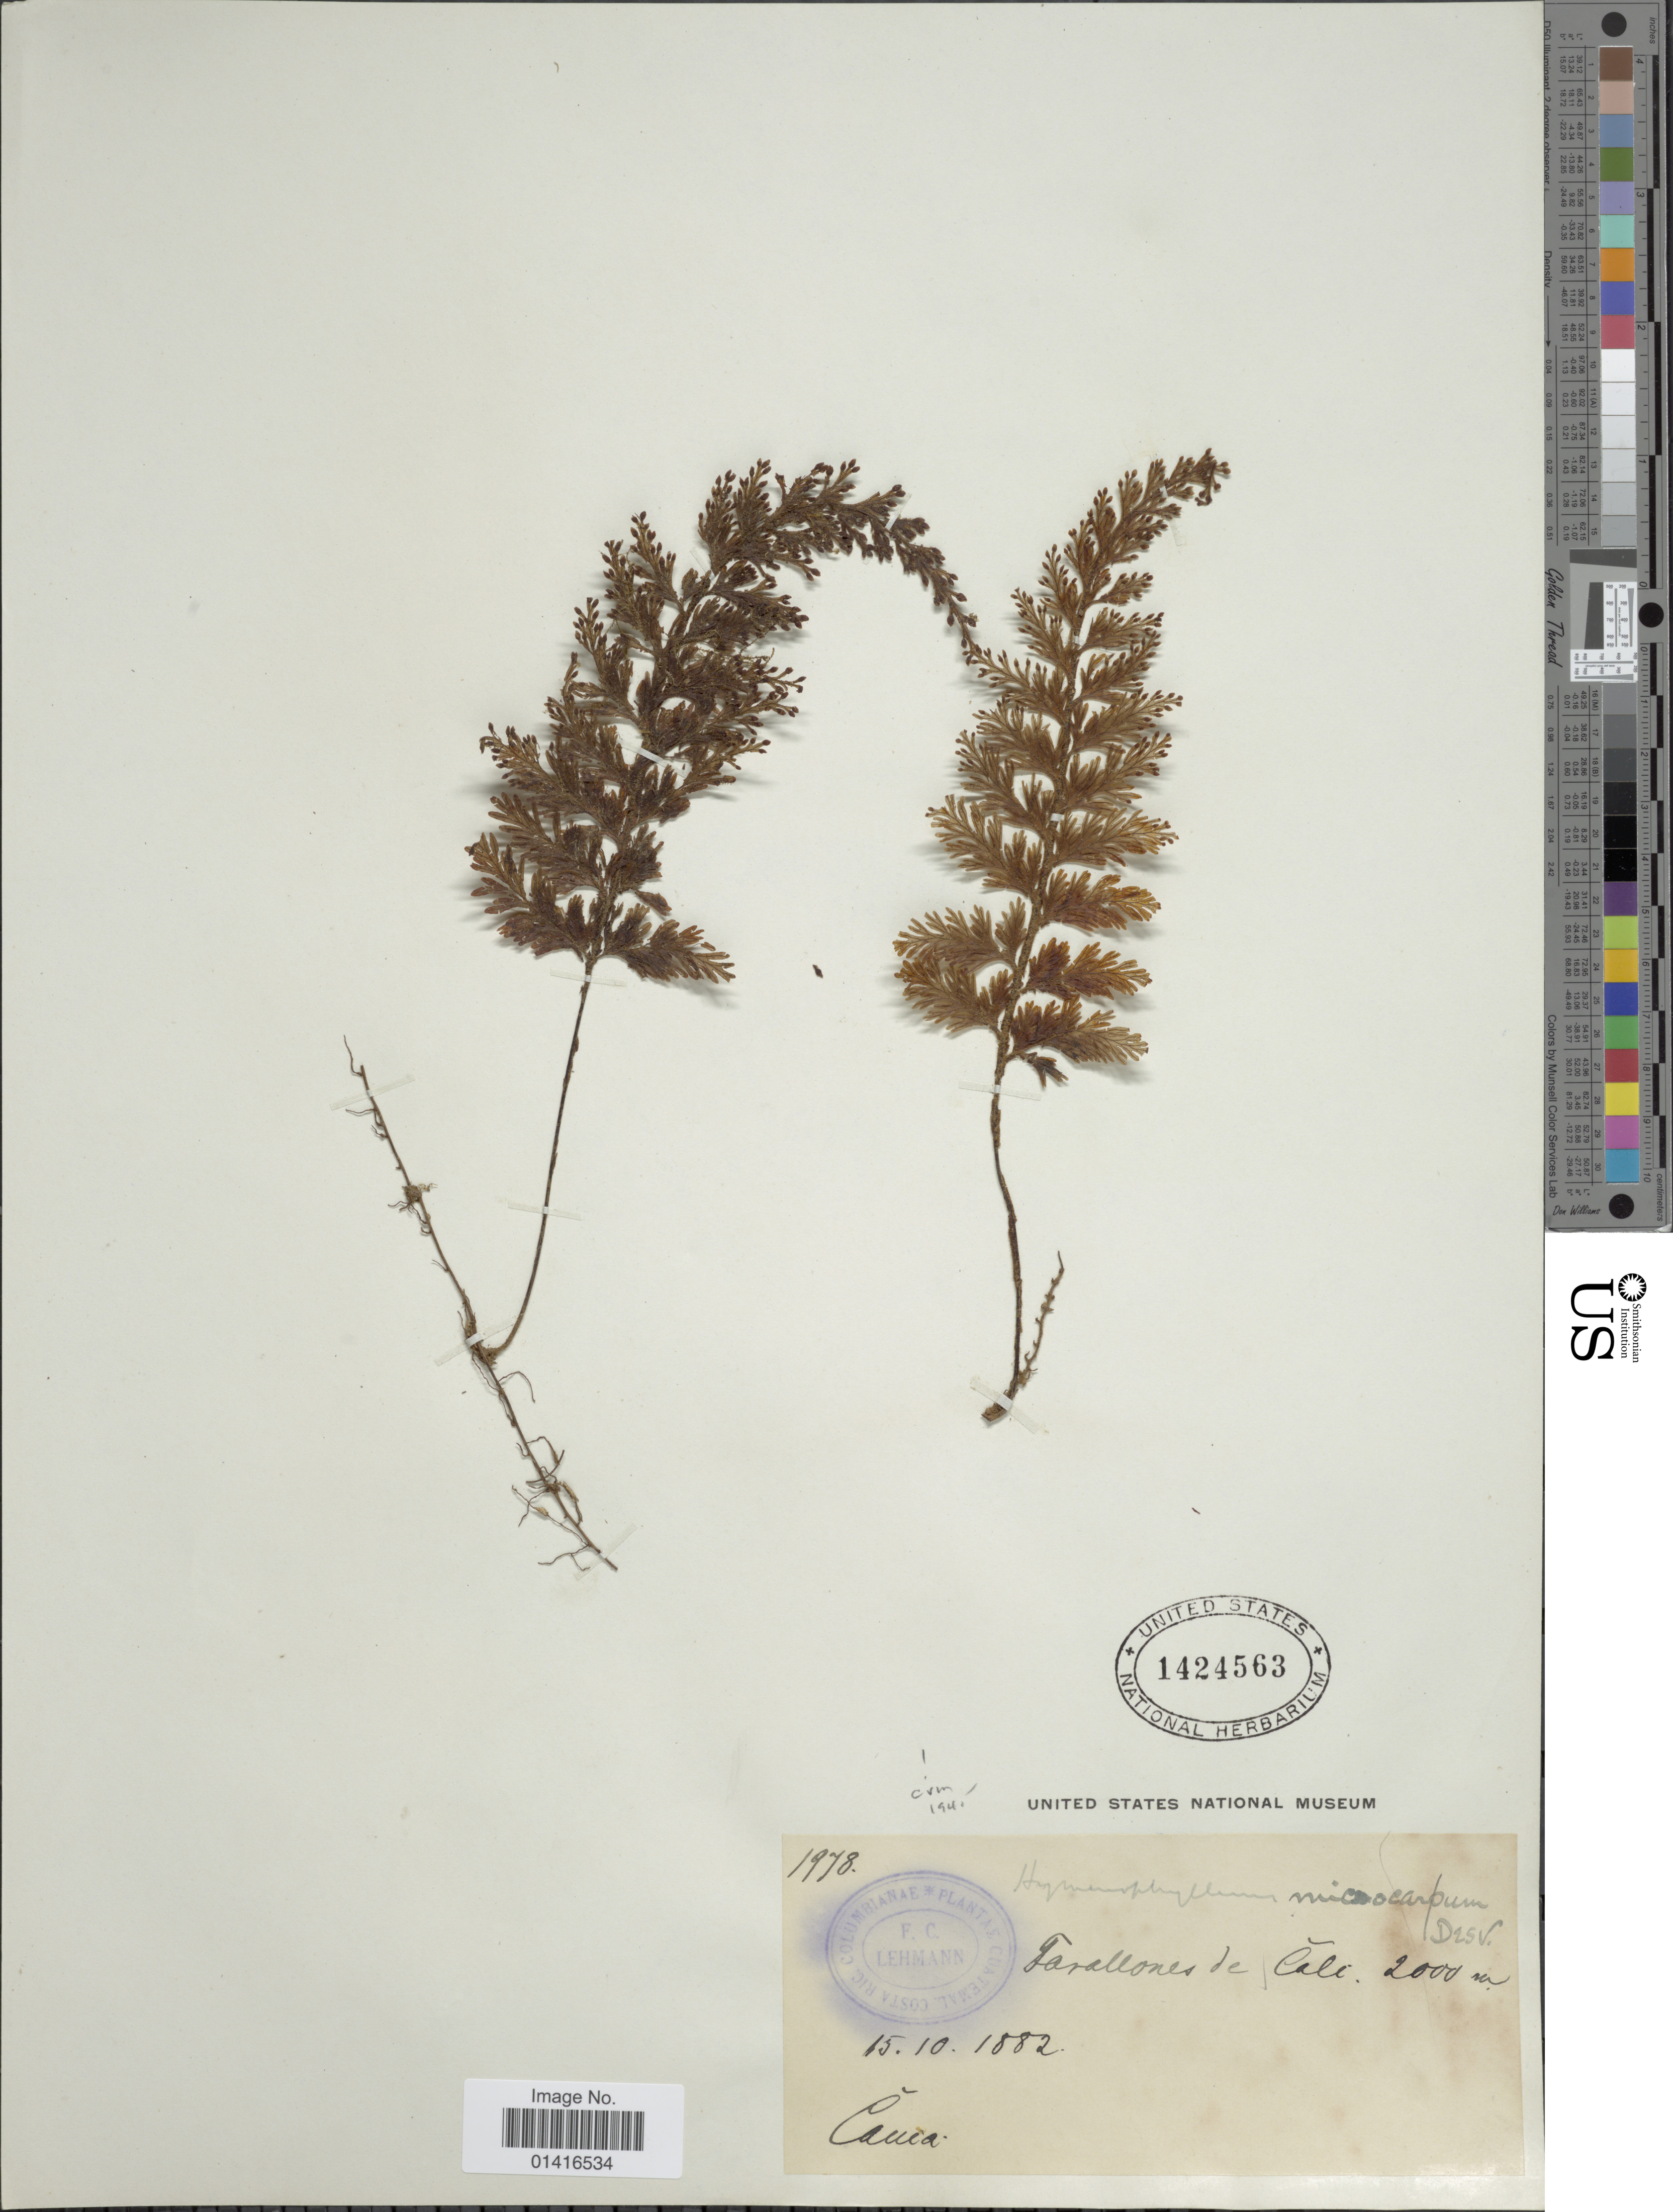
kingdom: Plantae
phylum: Tracheophyta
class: Polypodiopsida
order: Hymenophyllales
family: Hymenophyllaceae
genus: Hymenophyllum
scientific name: Hymenophyllum microcarpum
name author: (Desv.) Lellinger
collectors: F. C. Lehmann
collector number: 1978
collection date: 1882-10-15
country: Colombia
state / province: Cauca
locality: Farallones de Cali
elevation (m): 2000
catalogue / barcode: US 1424563